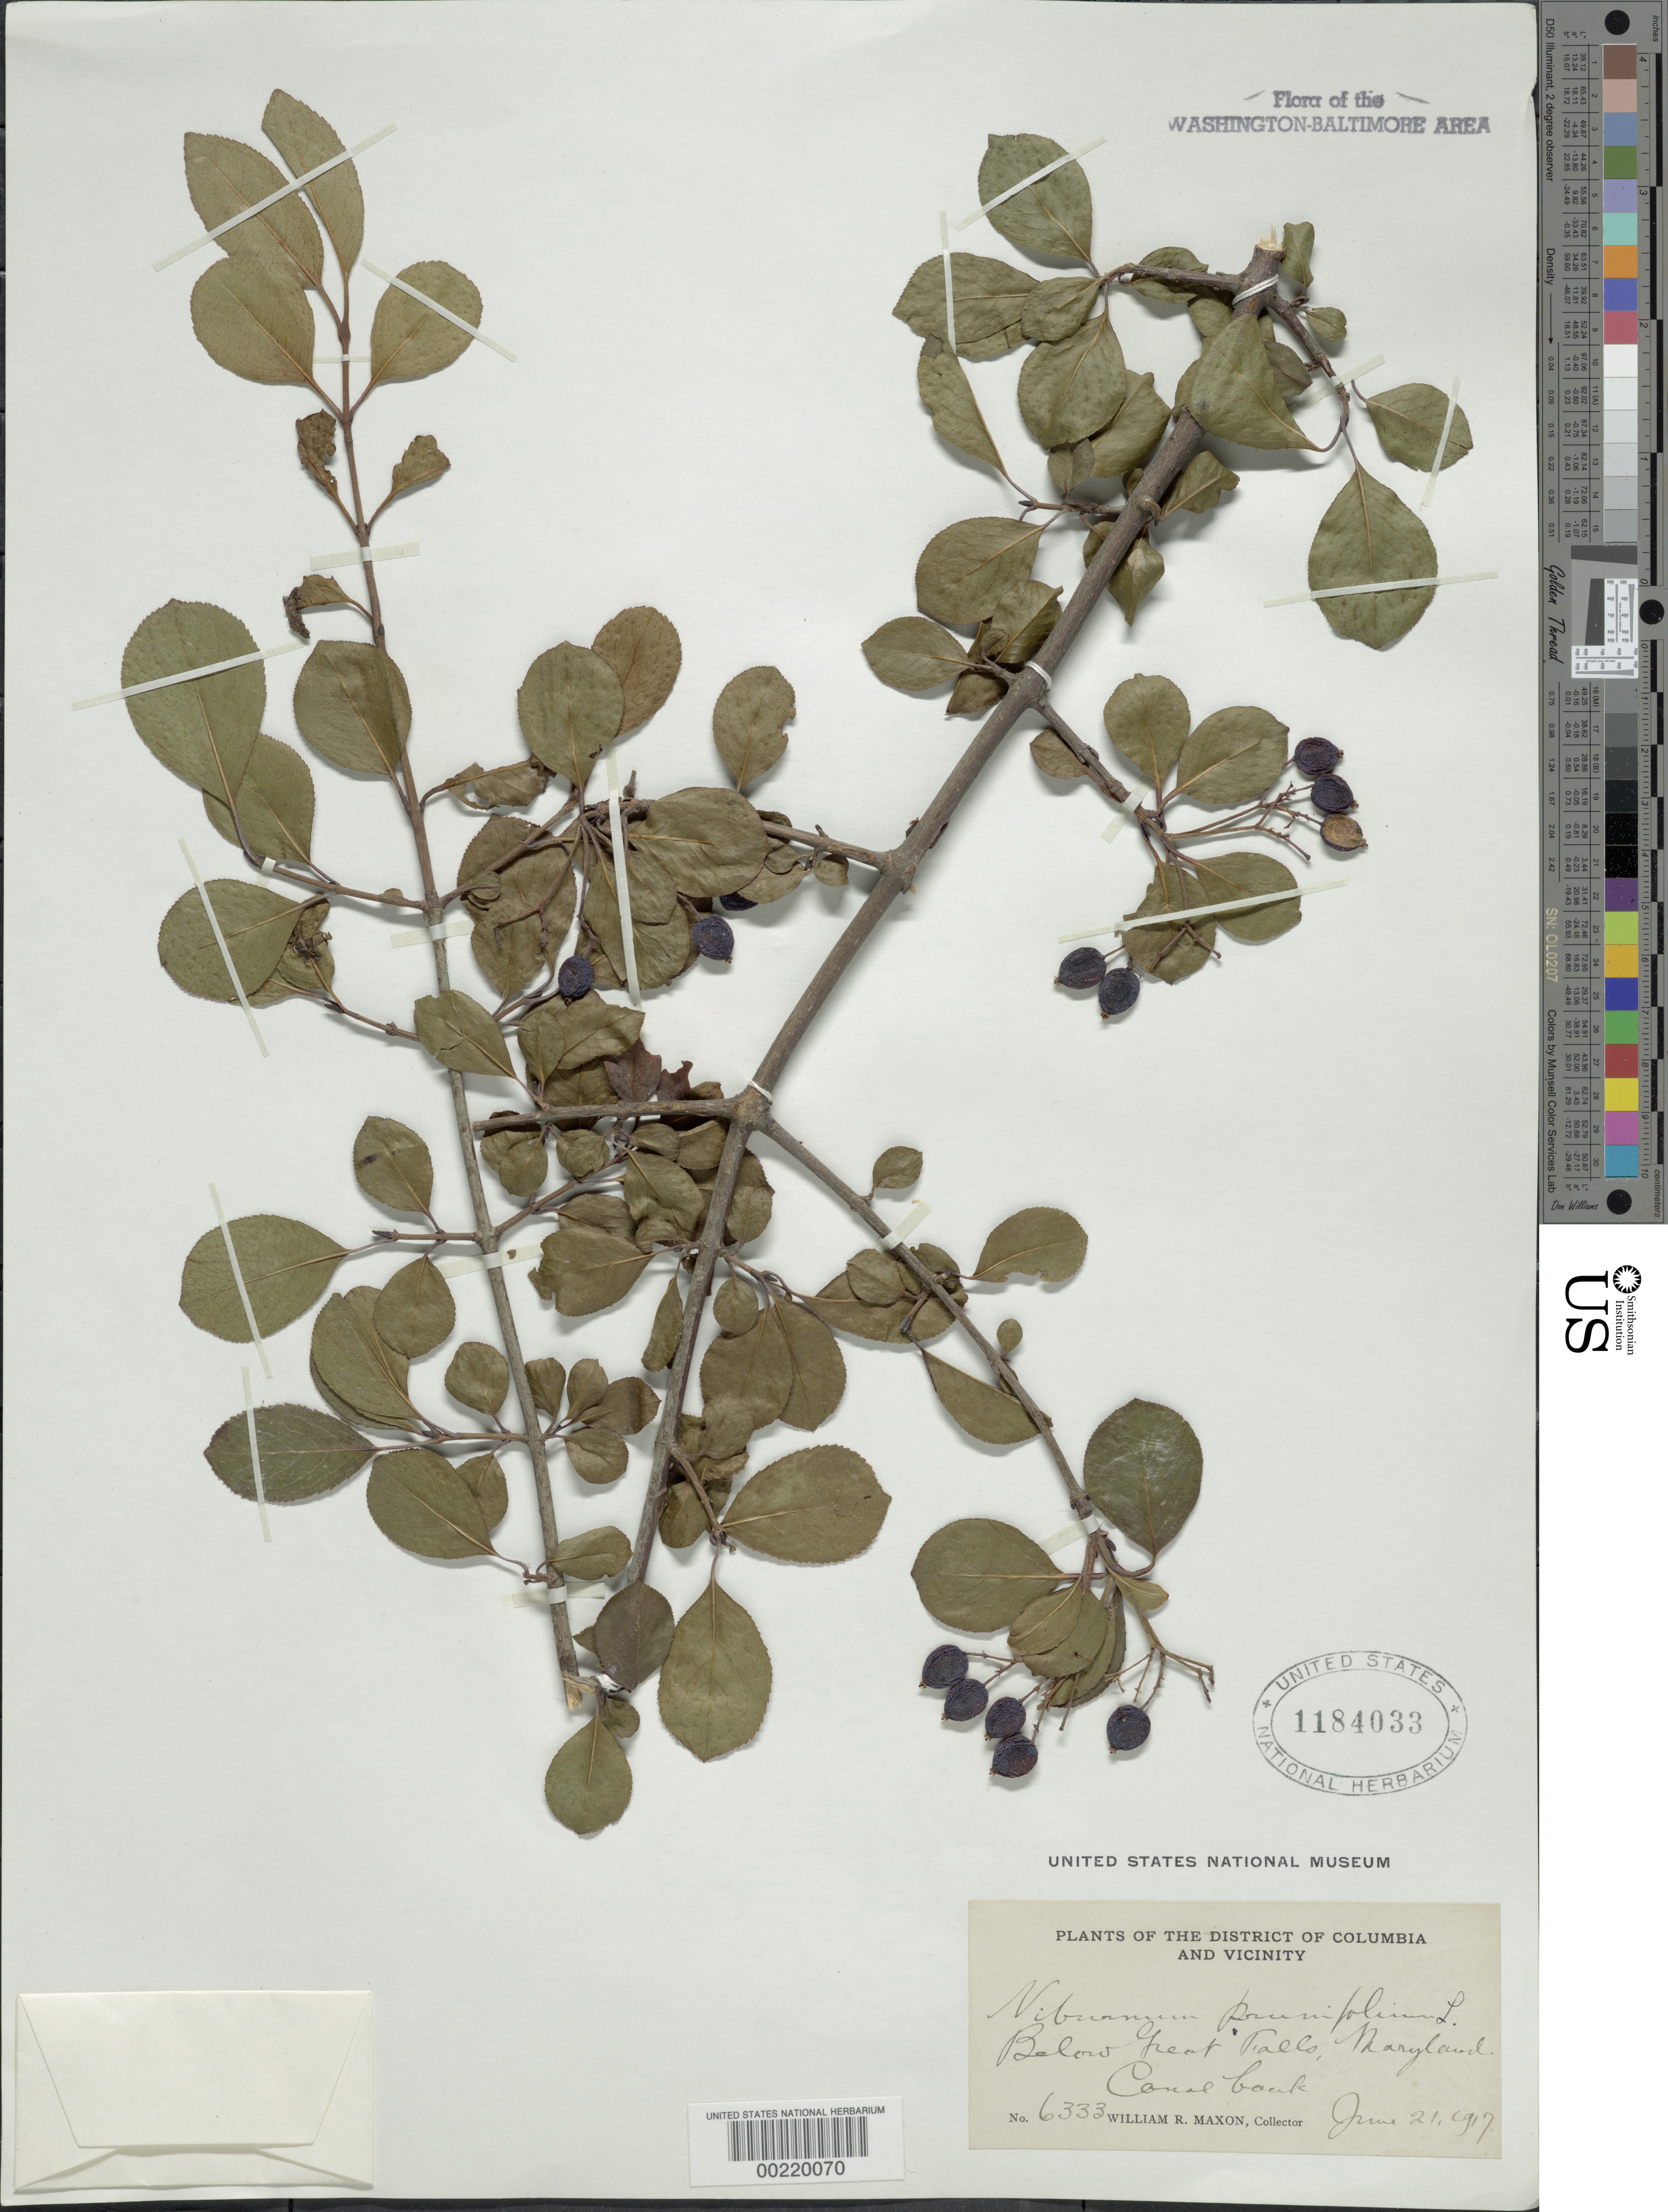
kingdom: Plantae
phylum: Tracheophyta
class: Magnoliopsida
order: Dipsacales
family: Viburnaceae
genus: Viburnum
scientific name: Viburnum prunifolium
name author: L.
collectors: W. R. Maxon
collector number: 6333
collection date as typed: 21 Jun 1917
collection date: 1917-06-21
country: United States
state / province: Maryland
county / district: Montgomery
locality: Below Great Falls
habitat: Canal bank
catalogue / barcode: US 1184033